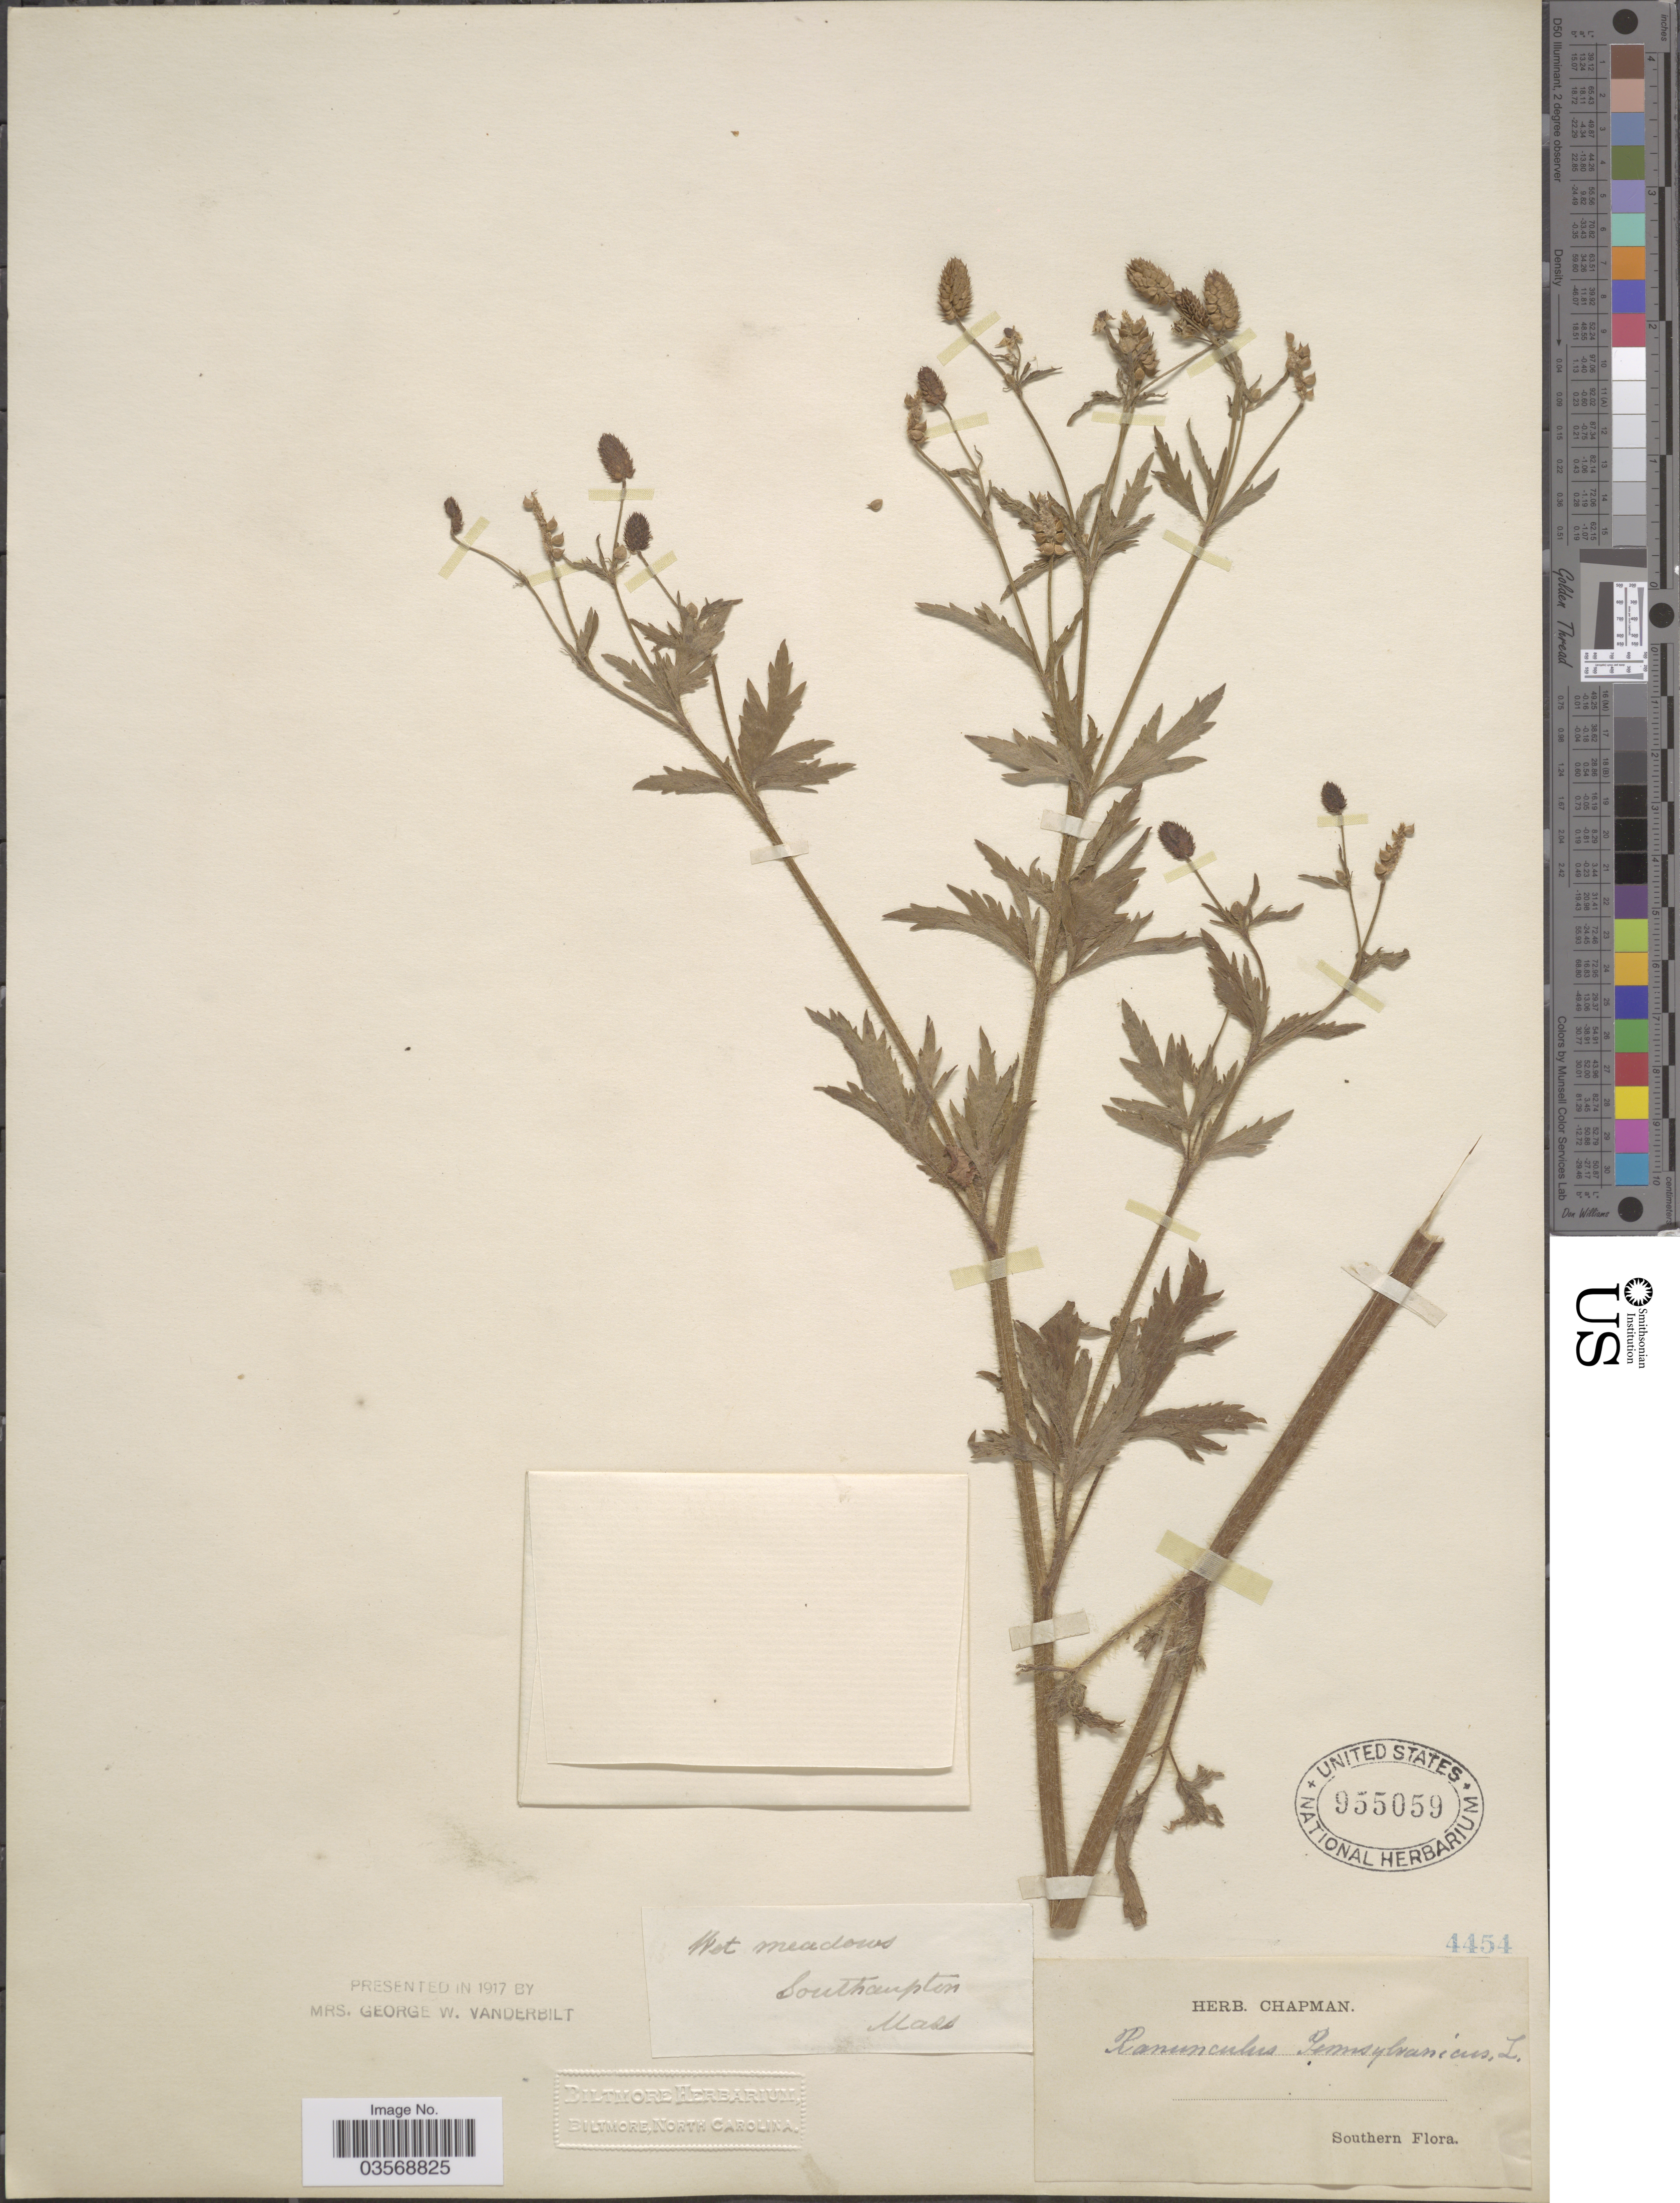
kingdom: Plantae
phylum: Tracheophyta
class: Magnoliopsida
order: Ranunculales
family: Ranunculaceae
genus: Ranunculus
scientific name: Ranunculus pensylvanicus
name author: L. f.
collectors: ex herb. Chapman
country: United States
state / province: Massachusetts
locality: Southampton. Southern.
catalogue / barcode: US 955059